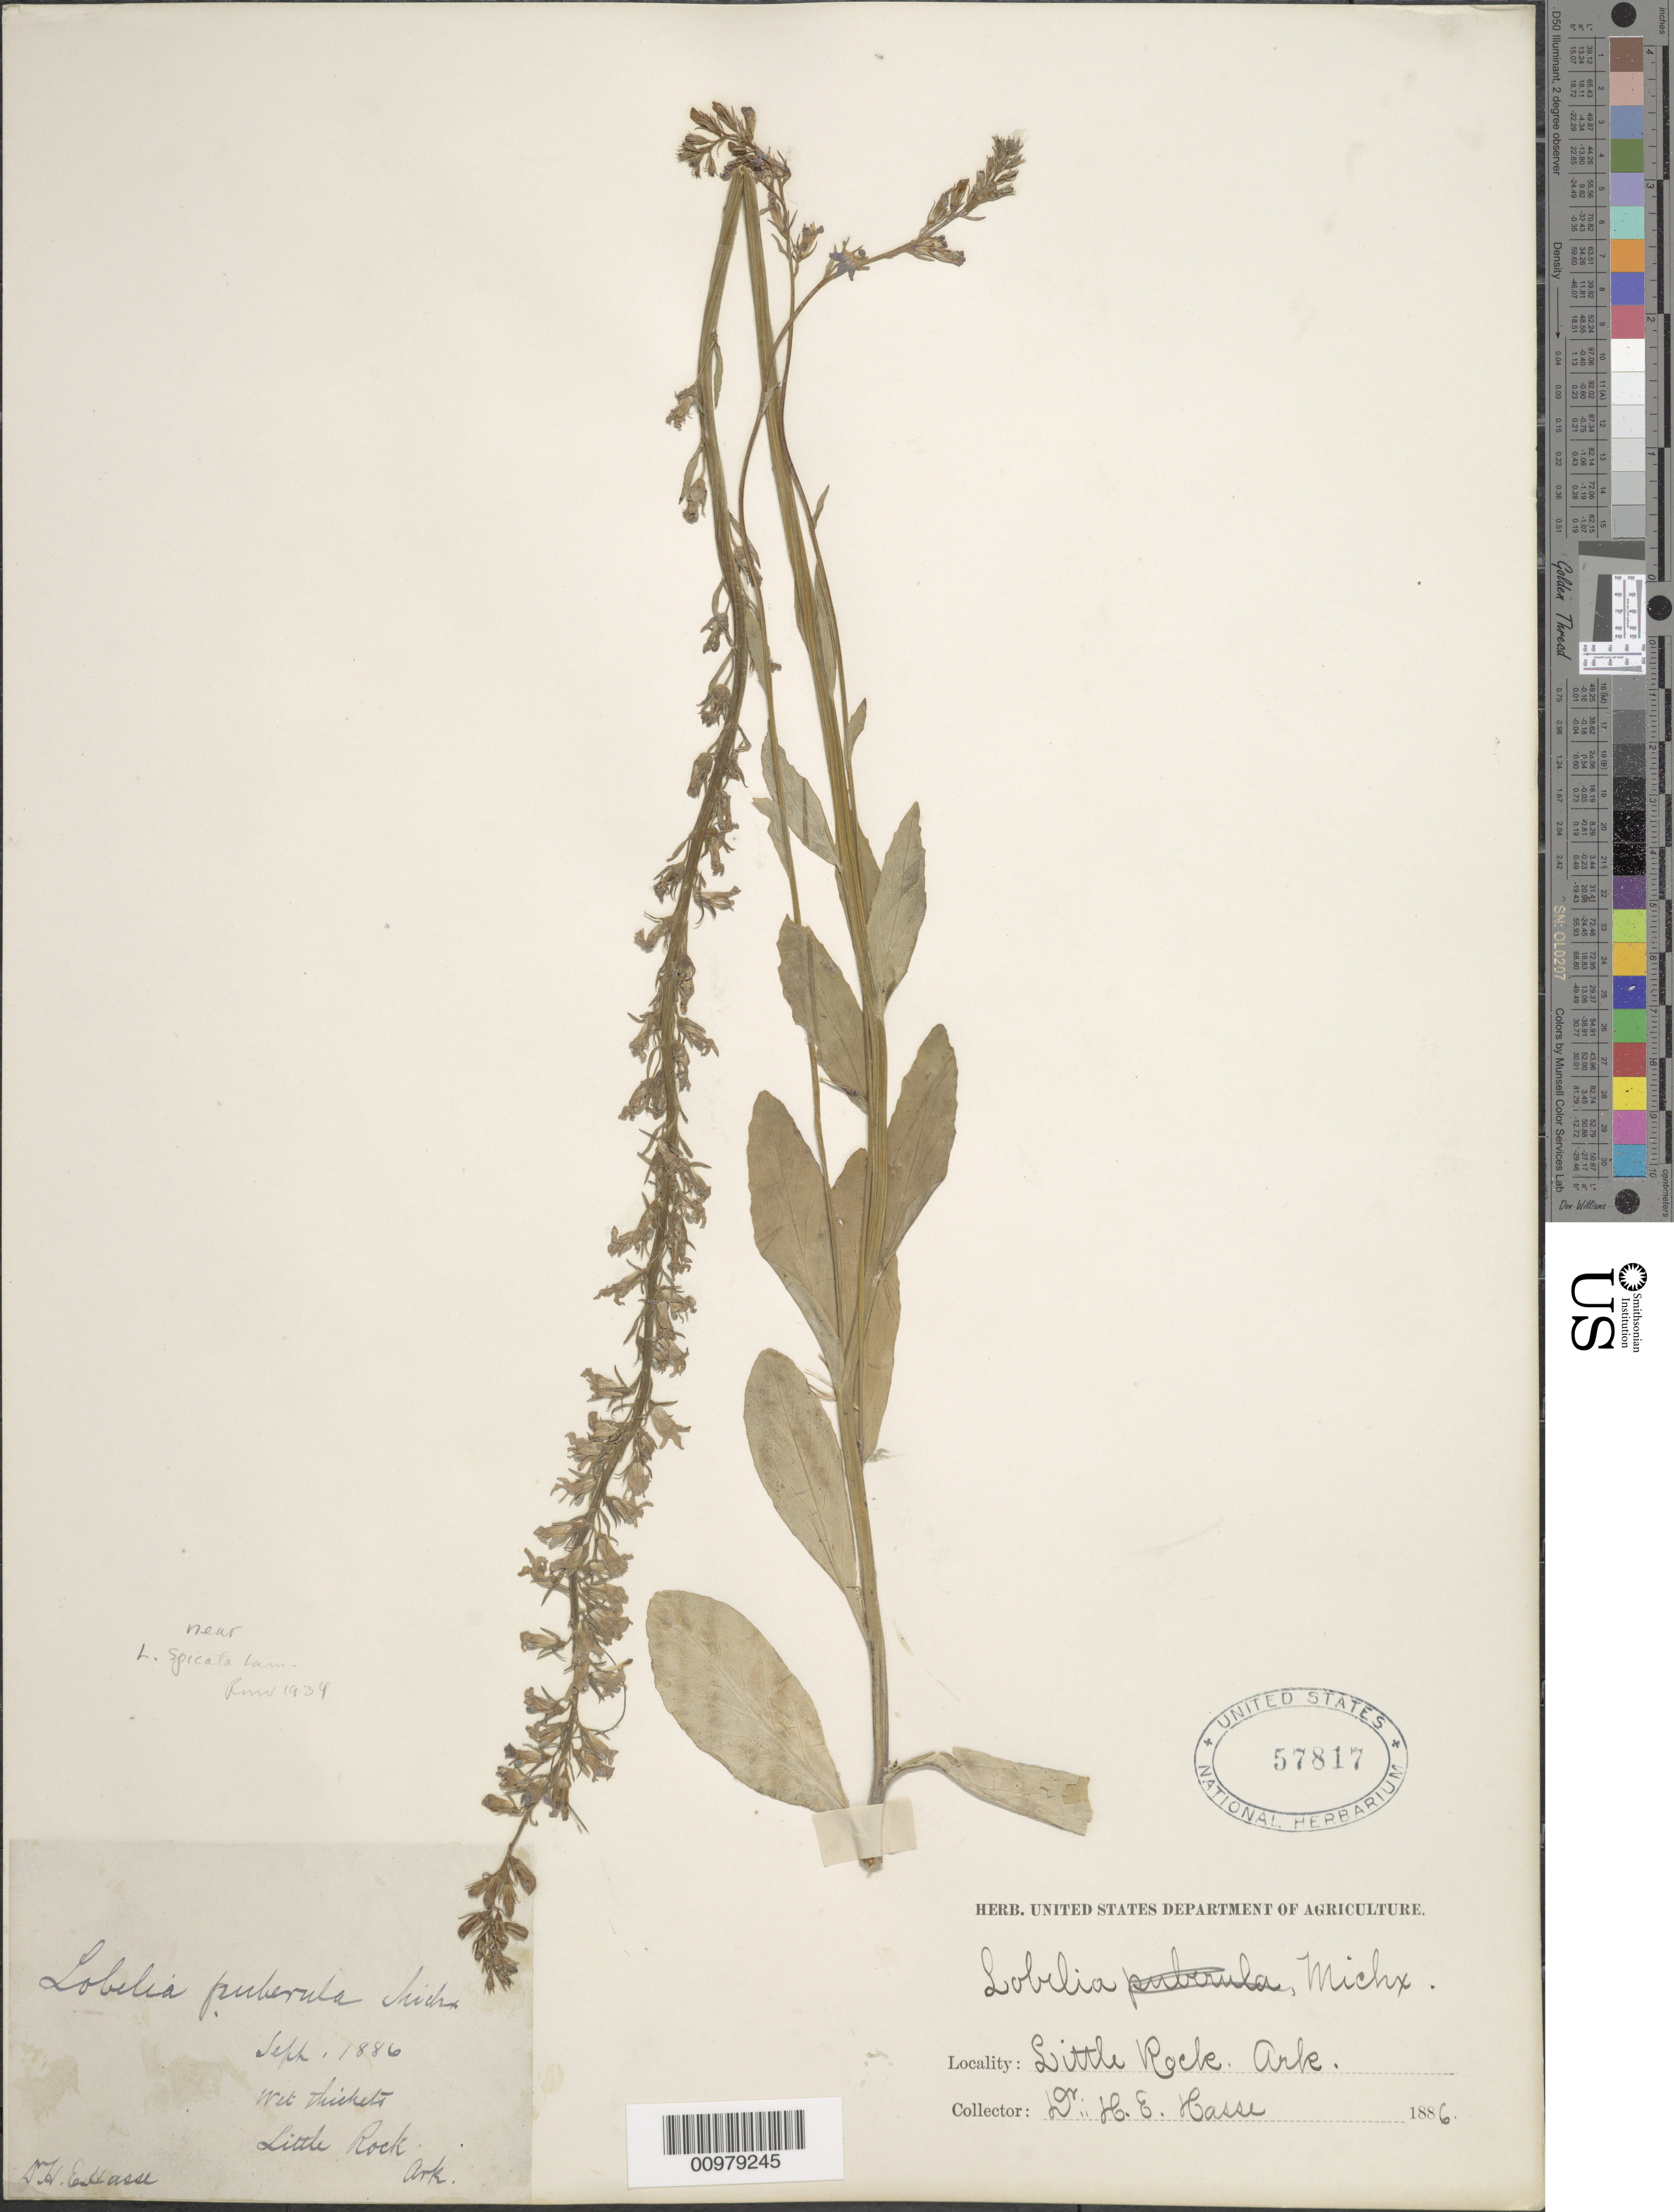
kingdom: Plantae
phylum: Tracheophyta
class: Magnoliopsida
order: Asterales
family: Campanulaceae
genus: Lobelia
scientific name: Lobelia spicata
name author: Lam.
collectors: H. E. Hasse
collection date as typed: Sep 1886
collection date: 1886-09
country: United States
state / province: Arkansas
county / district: Pulaski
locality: Little Rock.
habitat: wet thicket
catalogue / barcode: US 57817